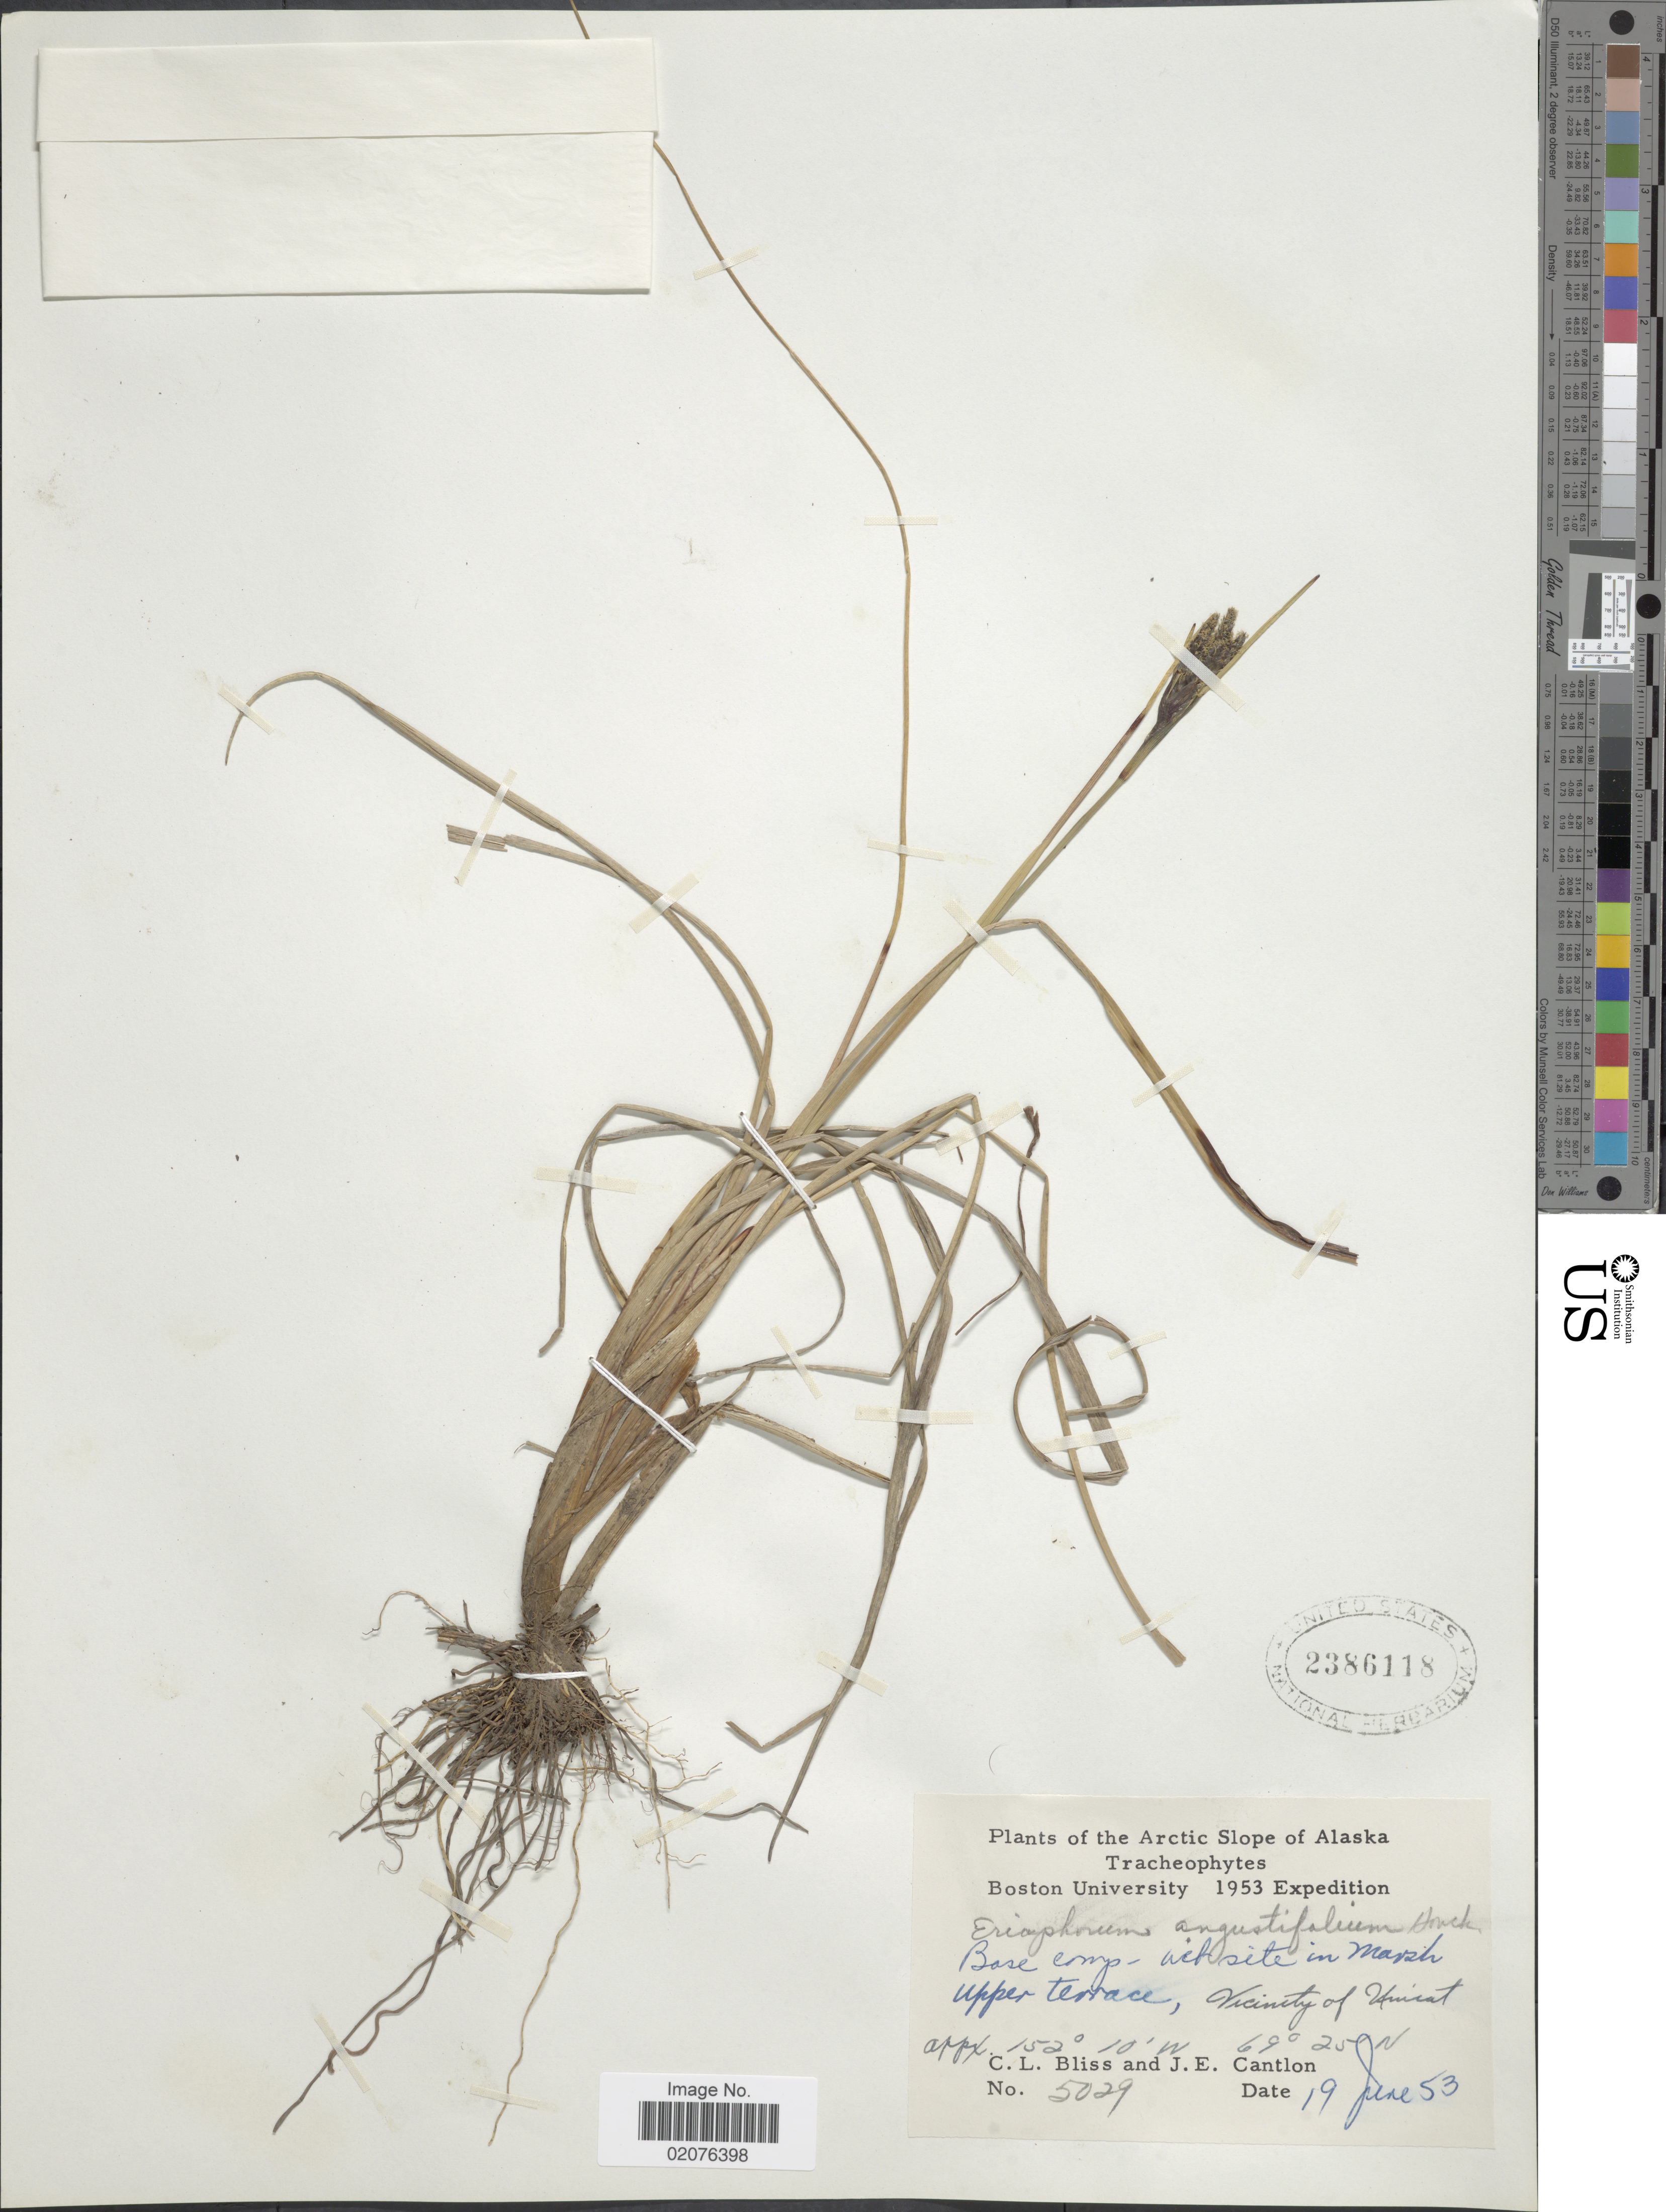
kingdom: Plantae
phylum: Tracheophyta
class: Liliopsida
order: Poales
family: Cyperaceae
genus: Eriophorum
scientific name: Eriophorum angustifolium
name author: Honck.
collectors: C. Bliss & J. Cantlon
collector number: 5029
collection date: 1953-06-19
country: United States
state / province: Alaska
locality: Arctic Slope, Base camp- wet site in marsh upper terrace, Vicinity of Umiat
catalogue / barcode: US 2386118